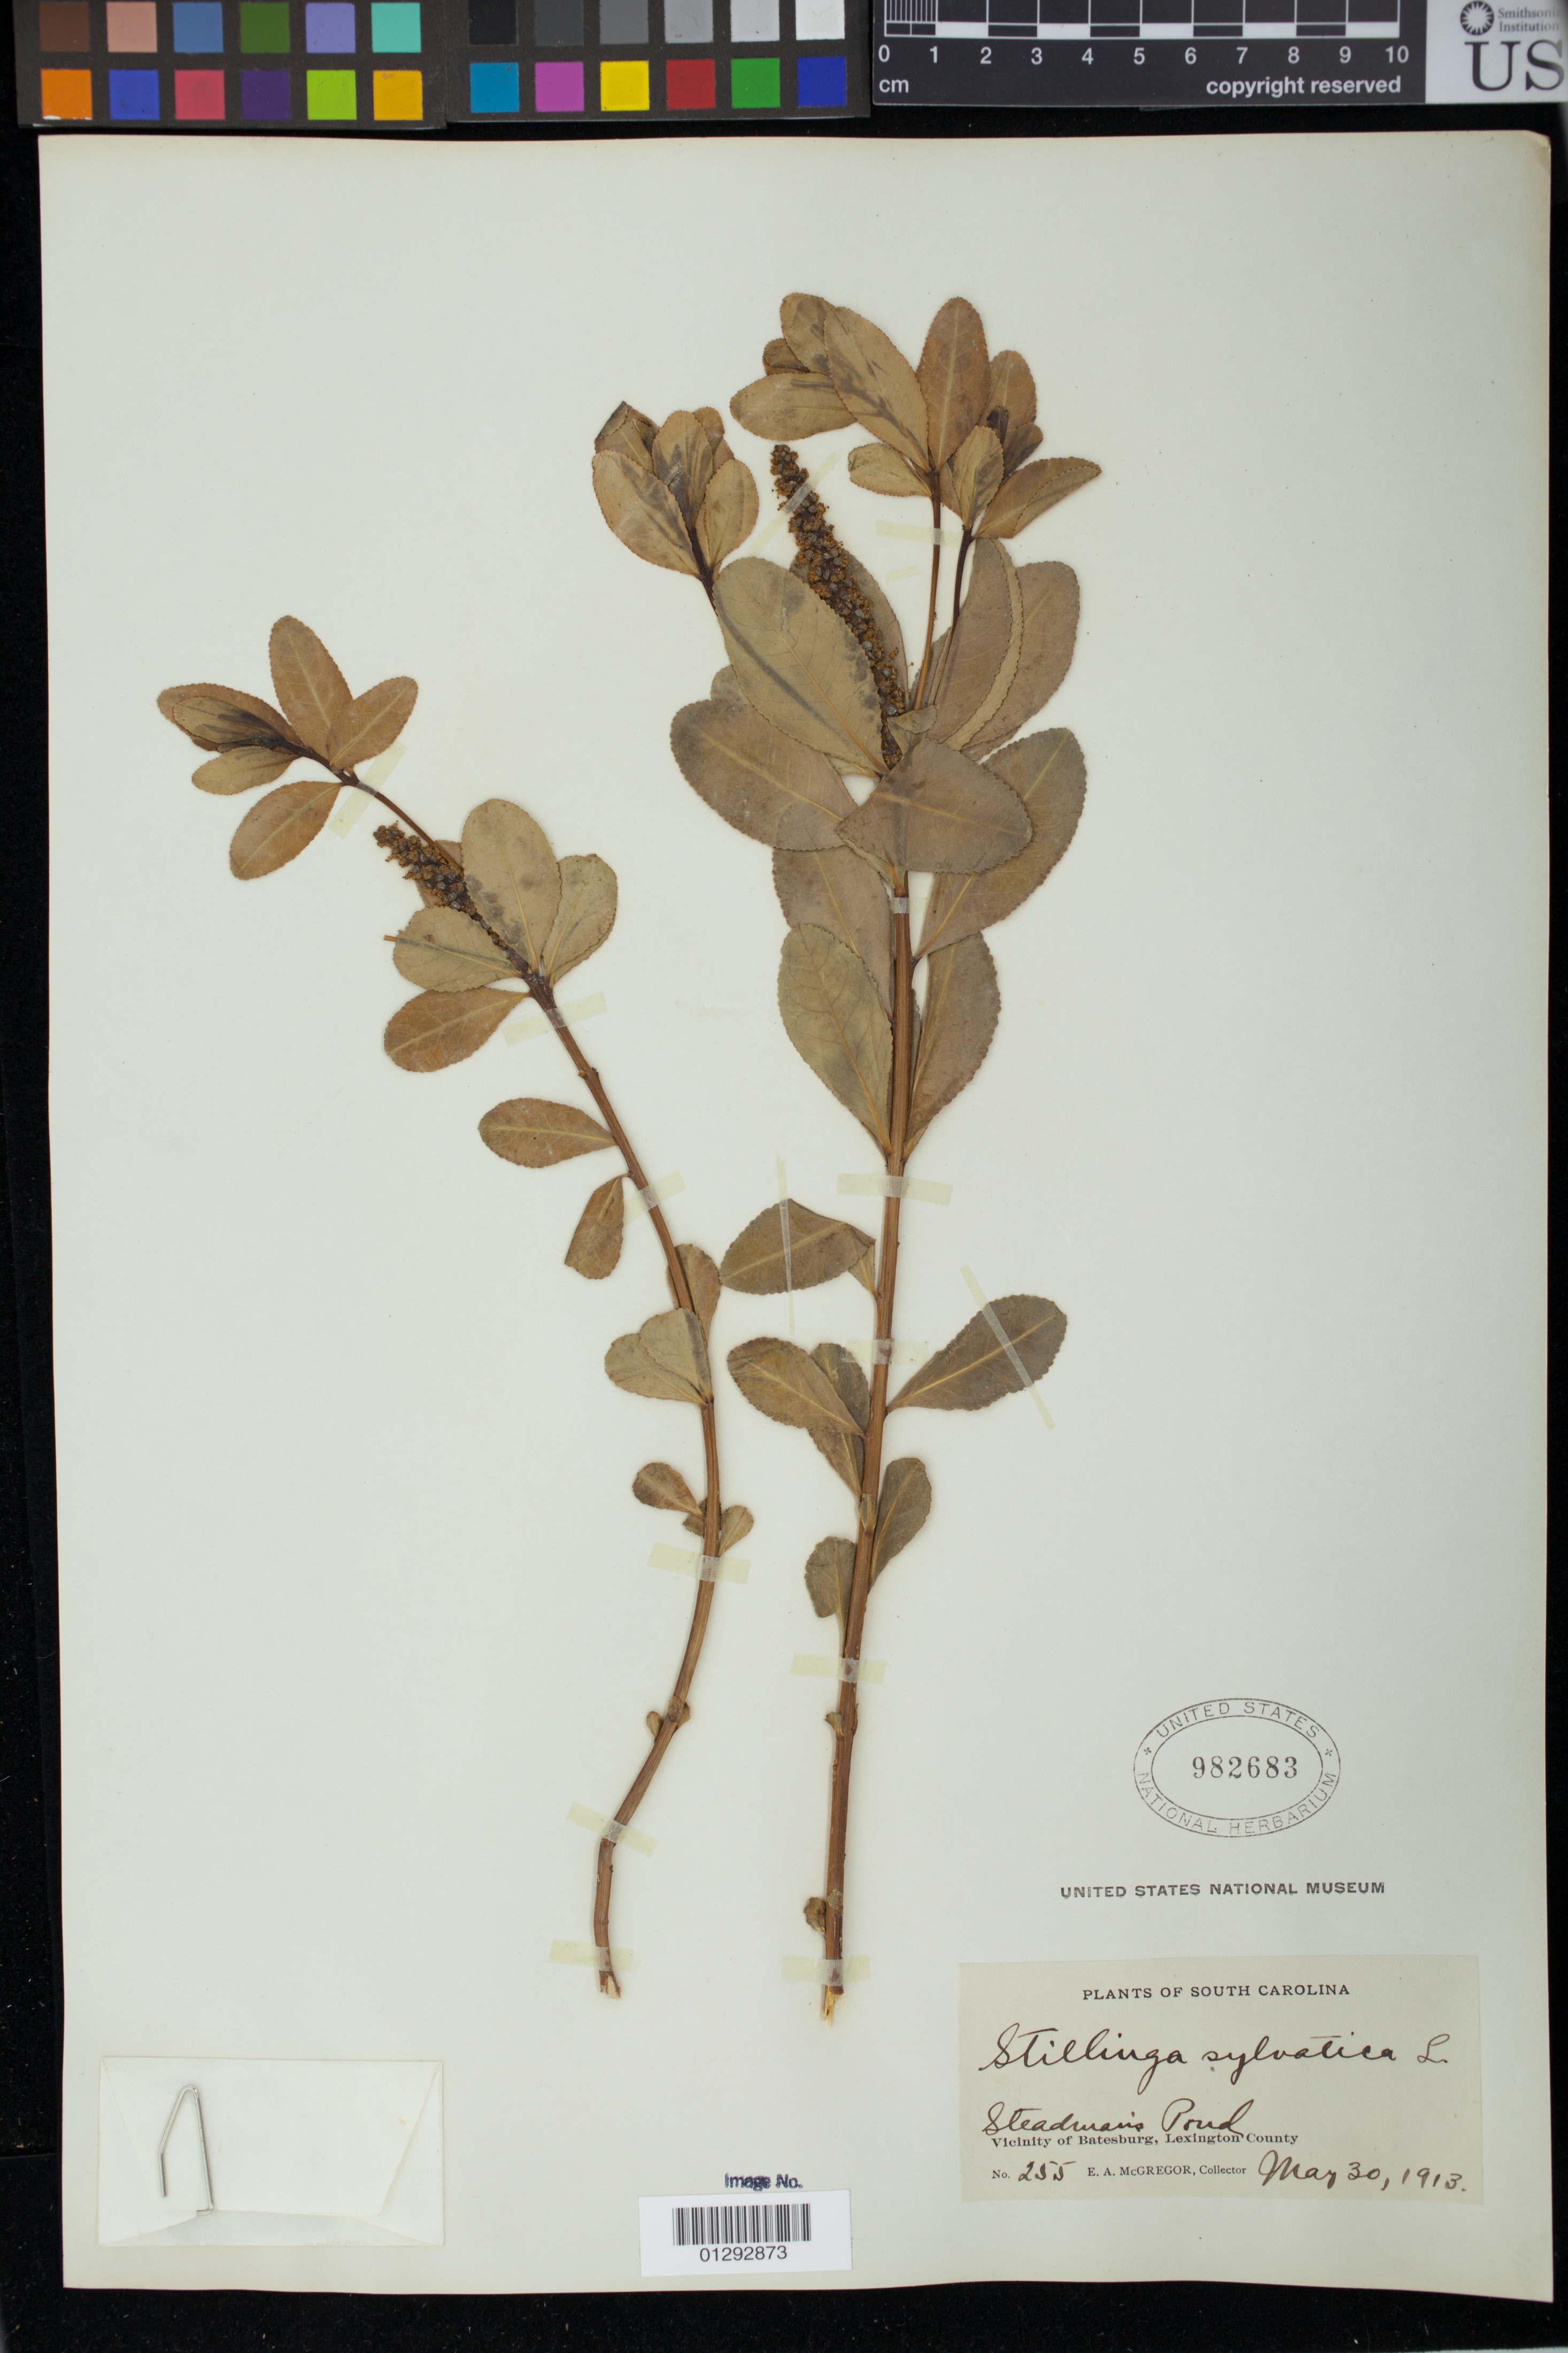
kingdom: Plantae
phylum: Tracheophyta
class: Magnoliopsida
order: Malpighiales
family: Euphorbiaceae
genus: Stillingia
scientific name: Stillingia sylvatica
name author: L.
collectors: E. A. McGregor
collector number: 255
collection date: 1913-05-30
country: United States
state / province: South Carolina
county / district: Lexington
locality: Steadman's Pond, vicinity of Batesburg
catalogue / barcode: US 982683